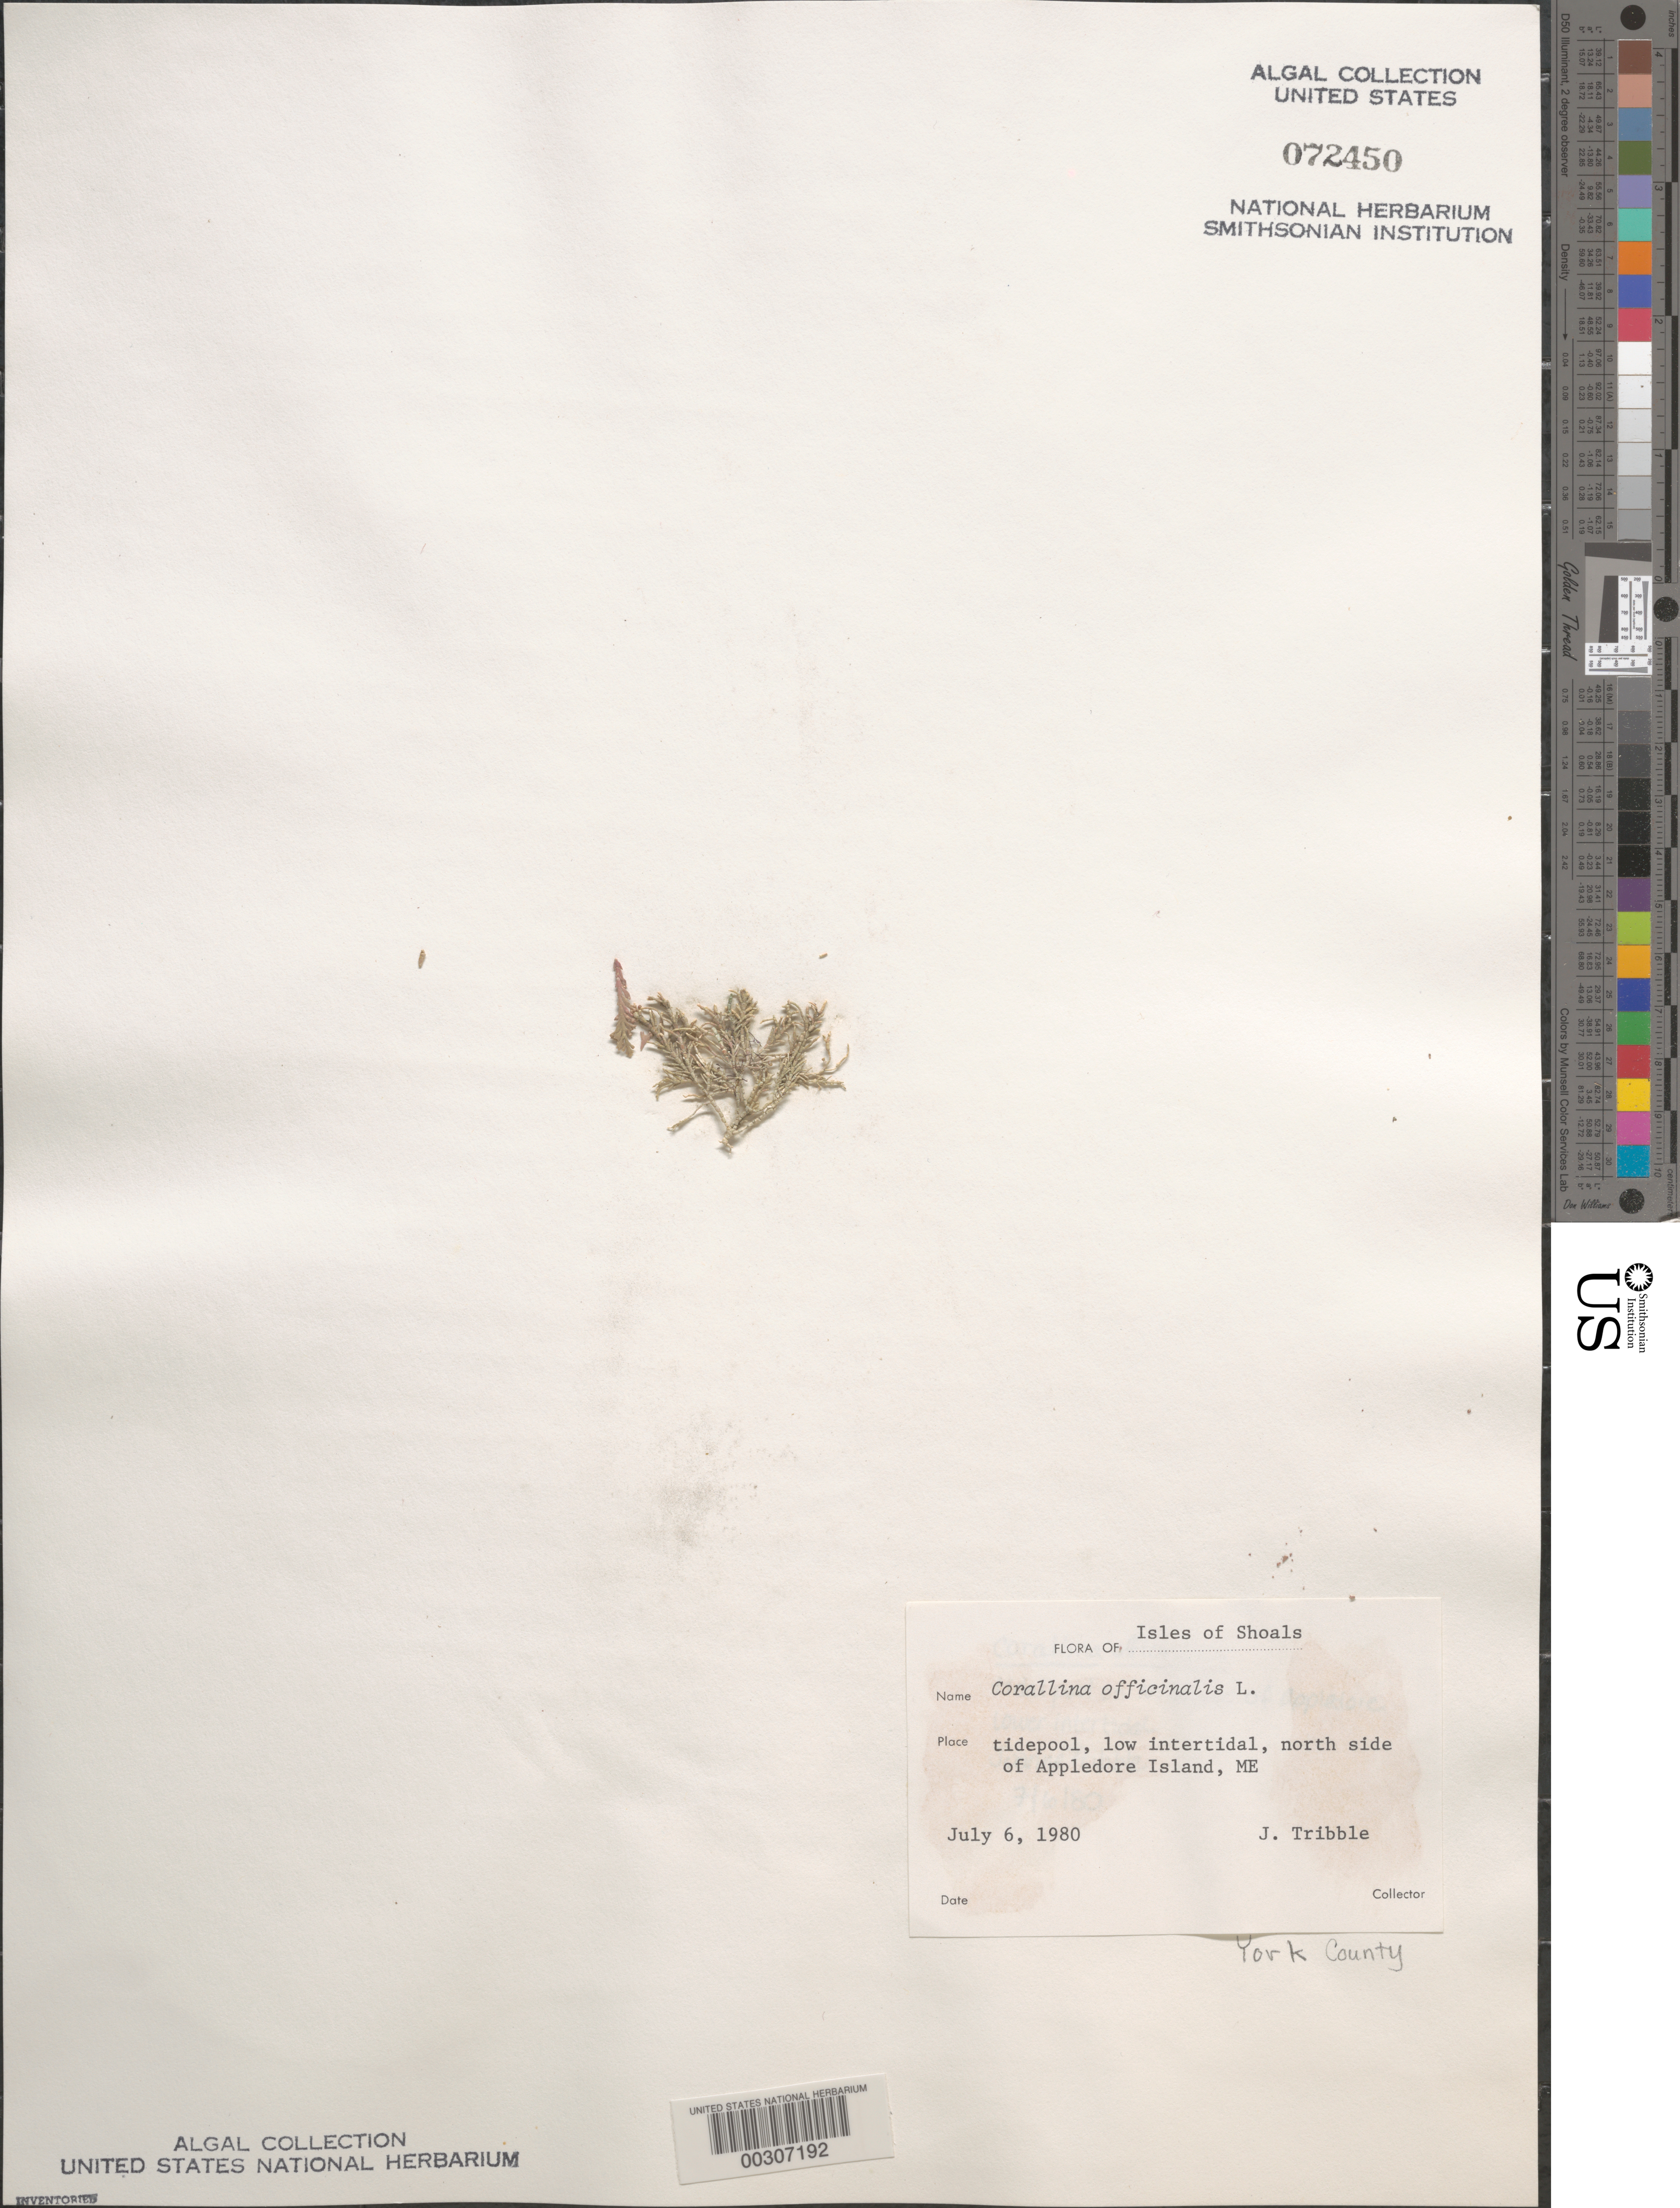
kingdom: Plantae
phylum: Rhodophyta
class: Florideophyceae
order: Corallinales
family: Corallinaceae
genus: Corallina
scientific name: Corallina officinalis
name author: L.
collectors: J. Tribble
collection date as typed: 06 Jul 1980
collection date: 1980-07-06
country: United States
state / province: Maine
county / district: York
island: Appledore Island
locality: North side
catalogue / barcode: US 72450